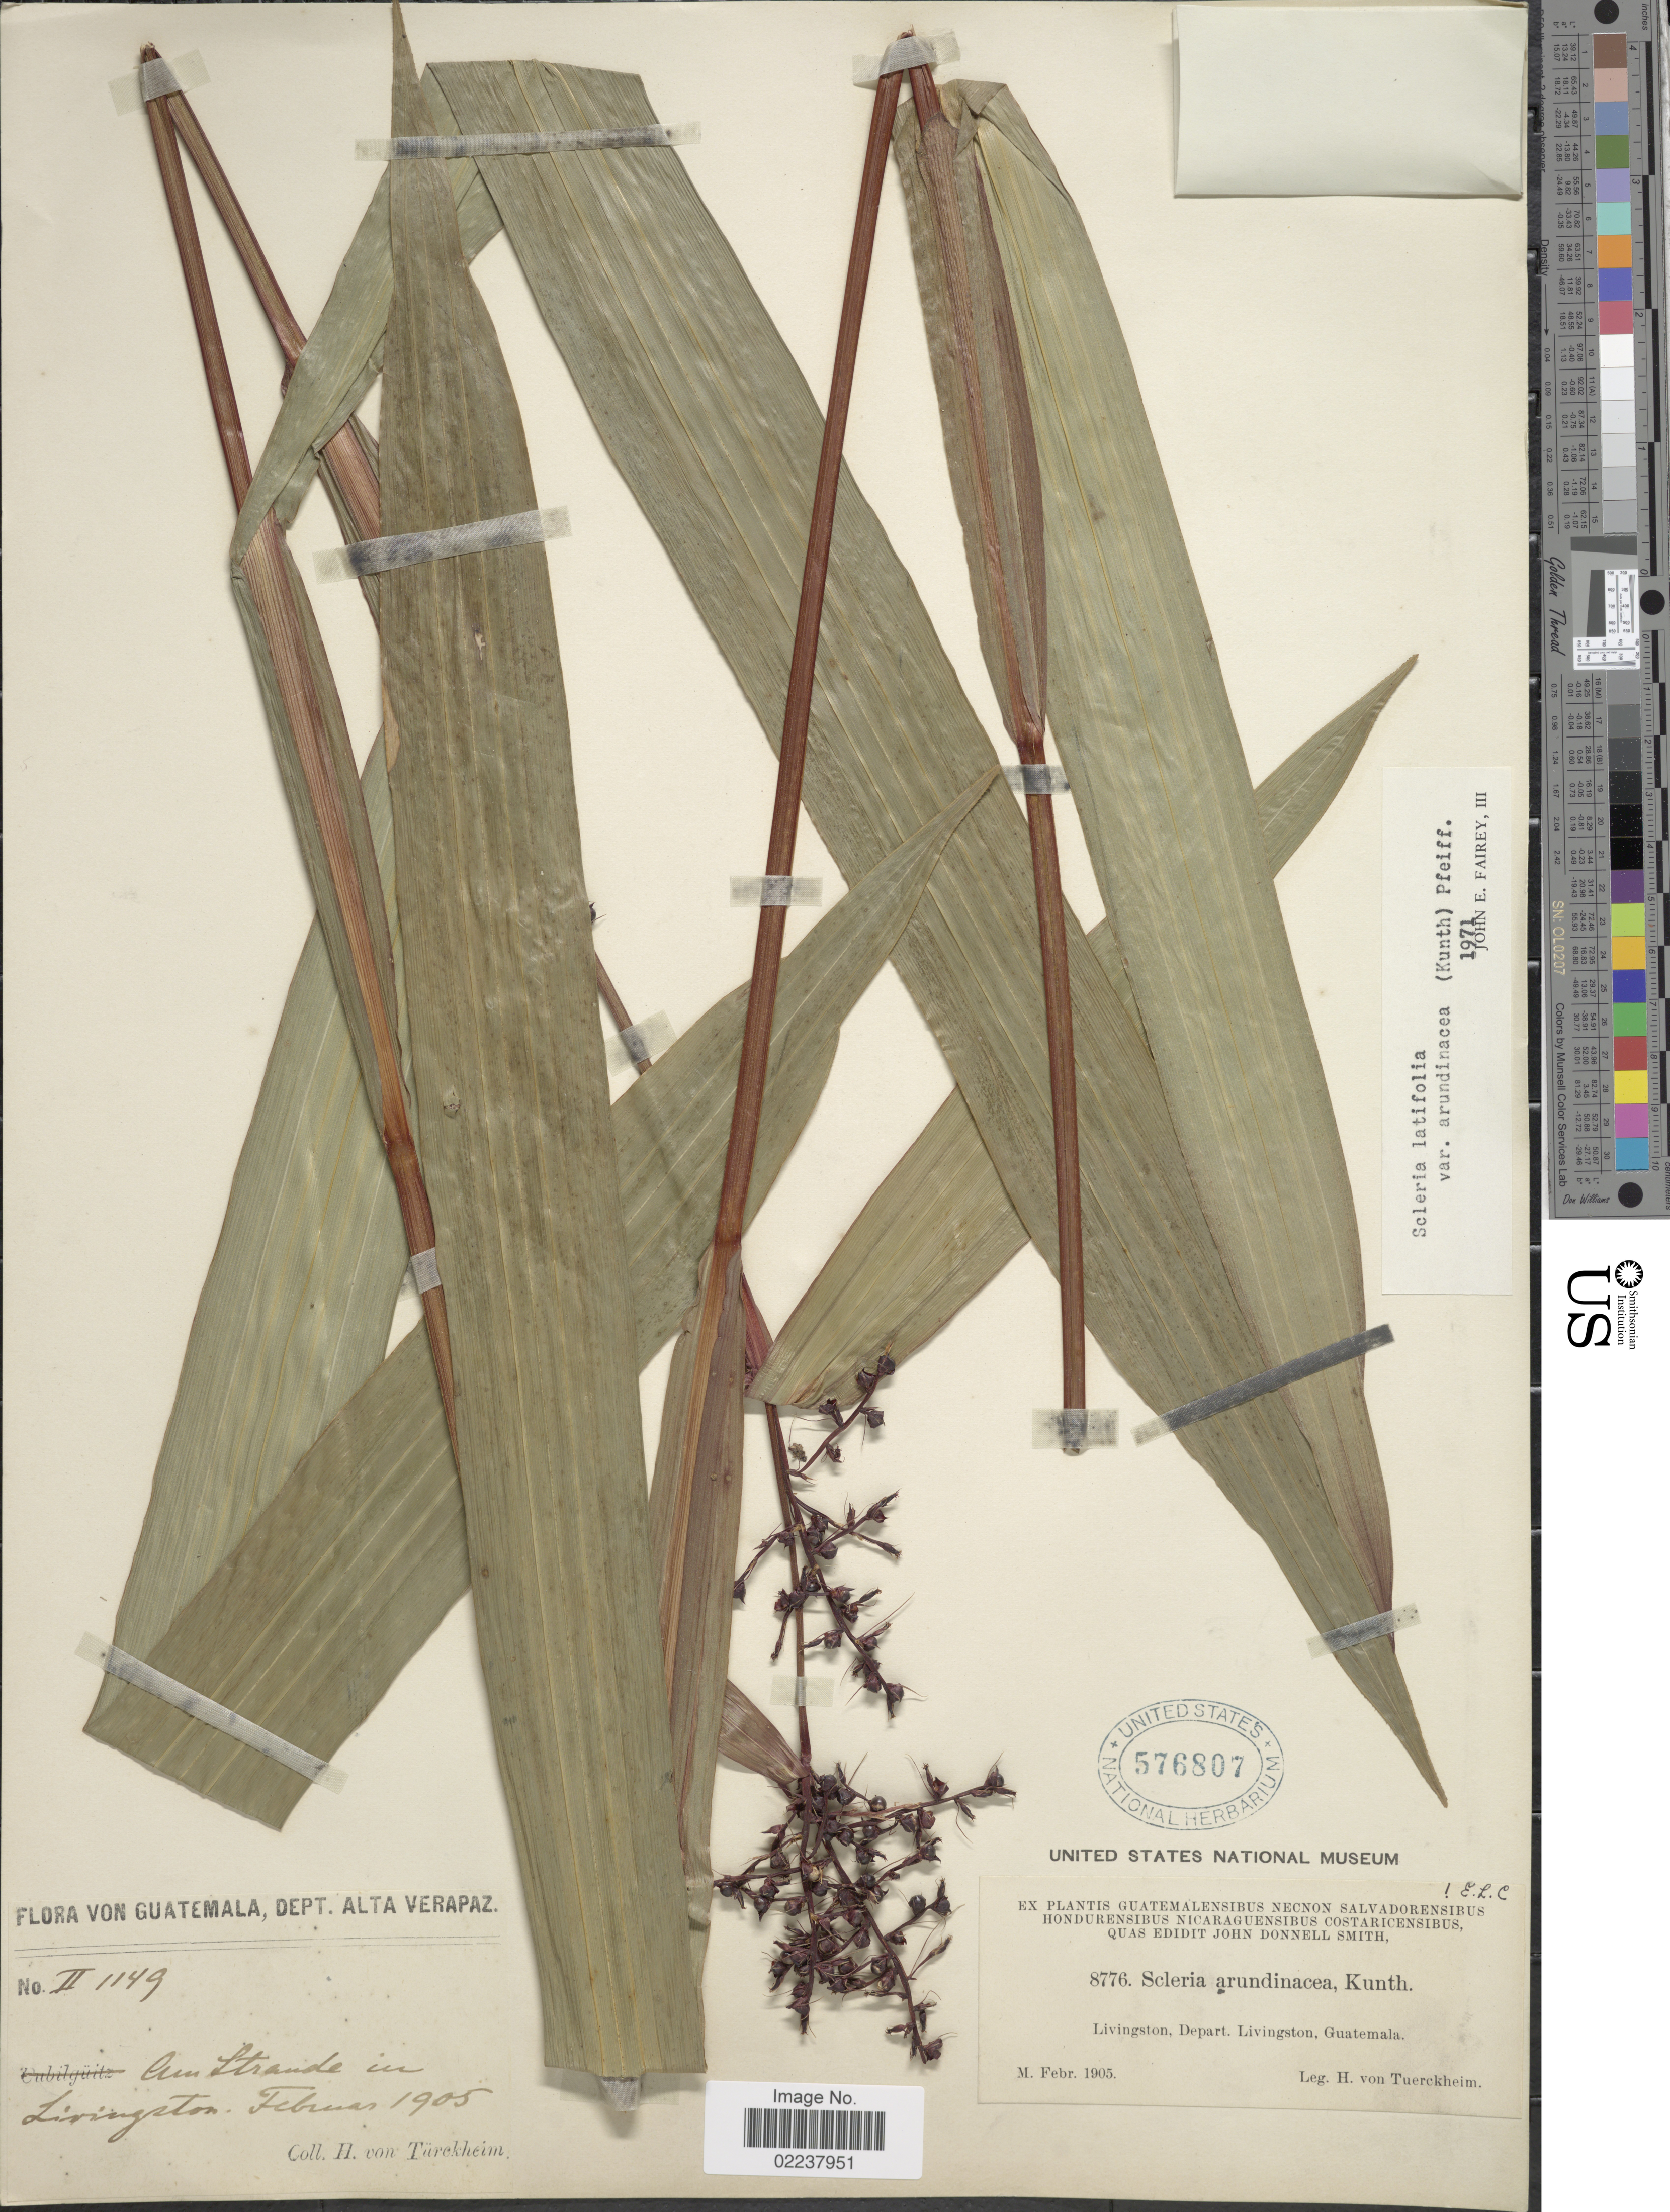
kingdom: Plantae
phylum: Tracheophyta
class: Liliopsida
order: Poales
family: Cyperaceae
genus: Scleria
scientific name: Scleria latifolia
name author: Sw.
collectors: H. von Türckheim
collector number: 8776/II 1149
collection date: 1905-02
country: Guatemala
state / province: Izabal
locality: Livingston, Am Strande in Livingston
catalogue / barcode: US 576807